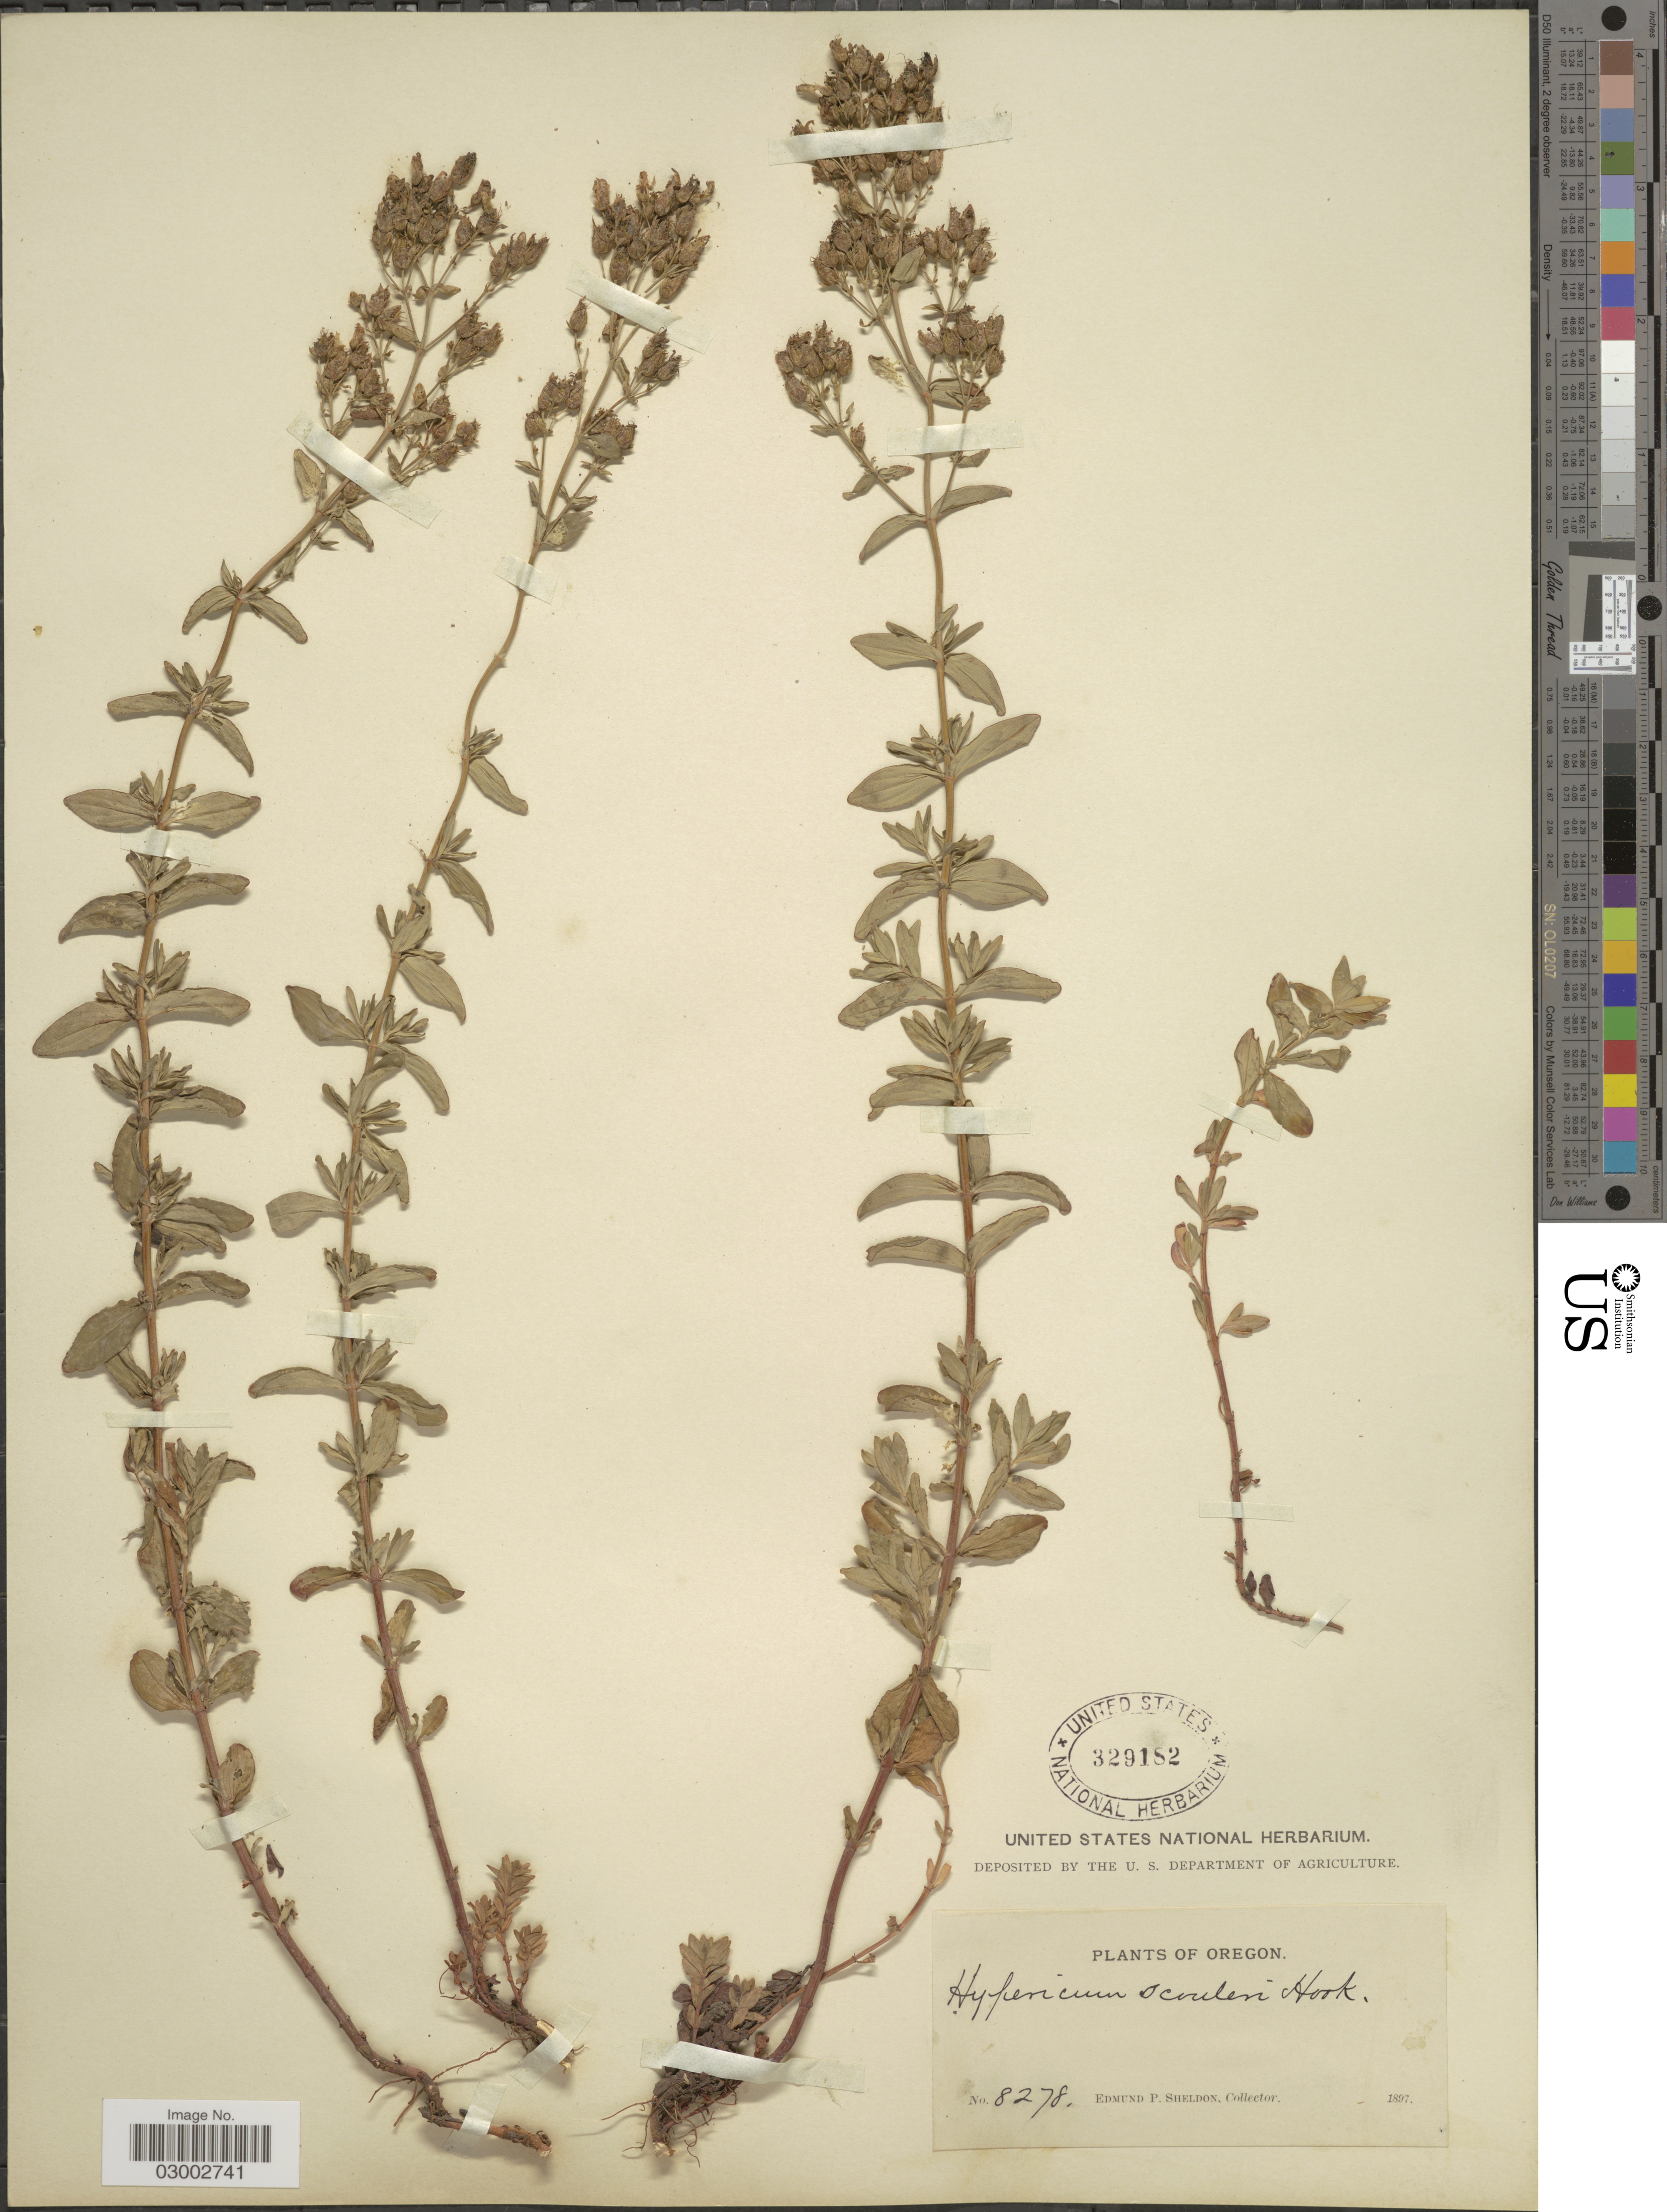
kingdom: Plantae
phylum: Tracheophyta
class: Magnoliopsida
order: Malpighiales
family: Hypericaceae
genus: Hypericum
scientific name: Hypericum scouleri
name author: Hook.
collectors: E. P. Sheldon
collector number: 8278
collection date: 1897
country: United States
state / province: Oregon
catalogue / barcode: US 329182